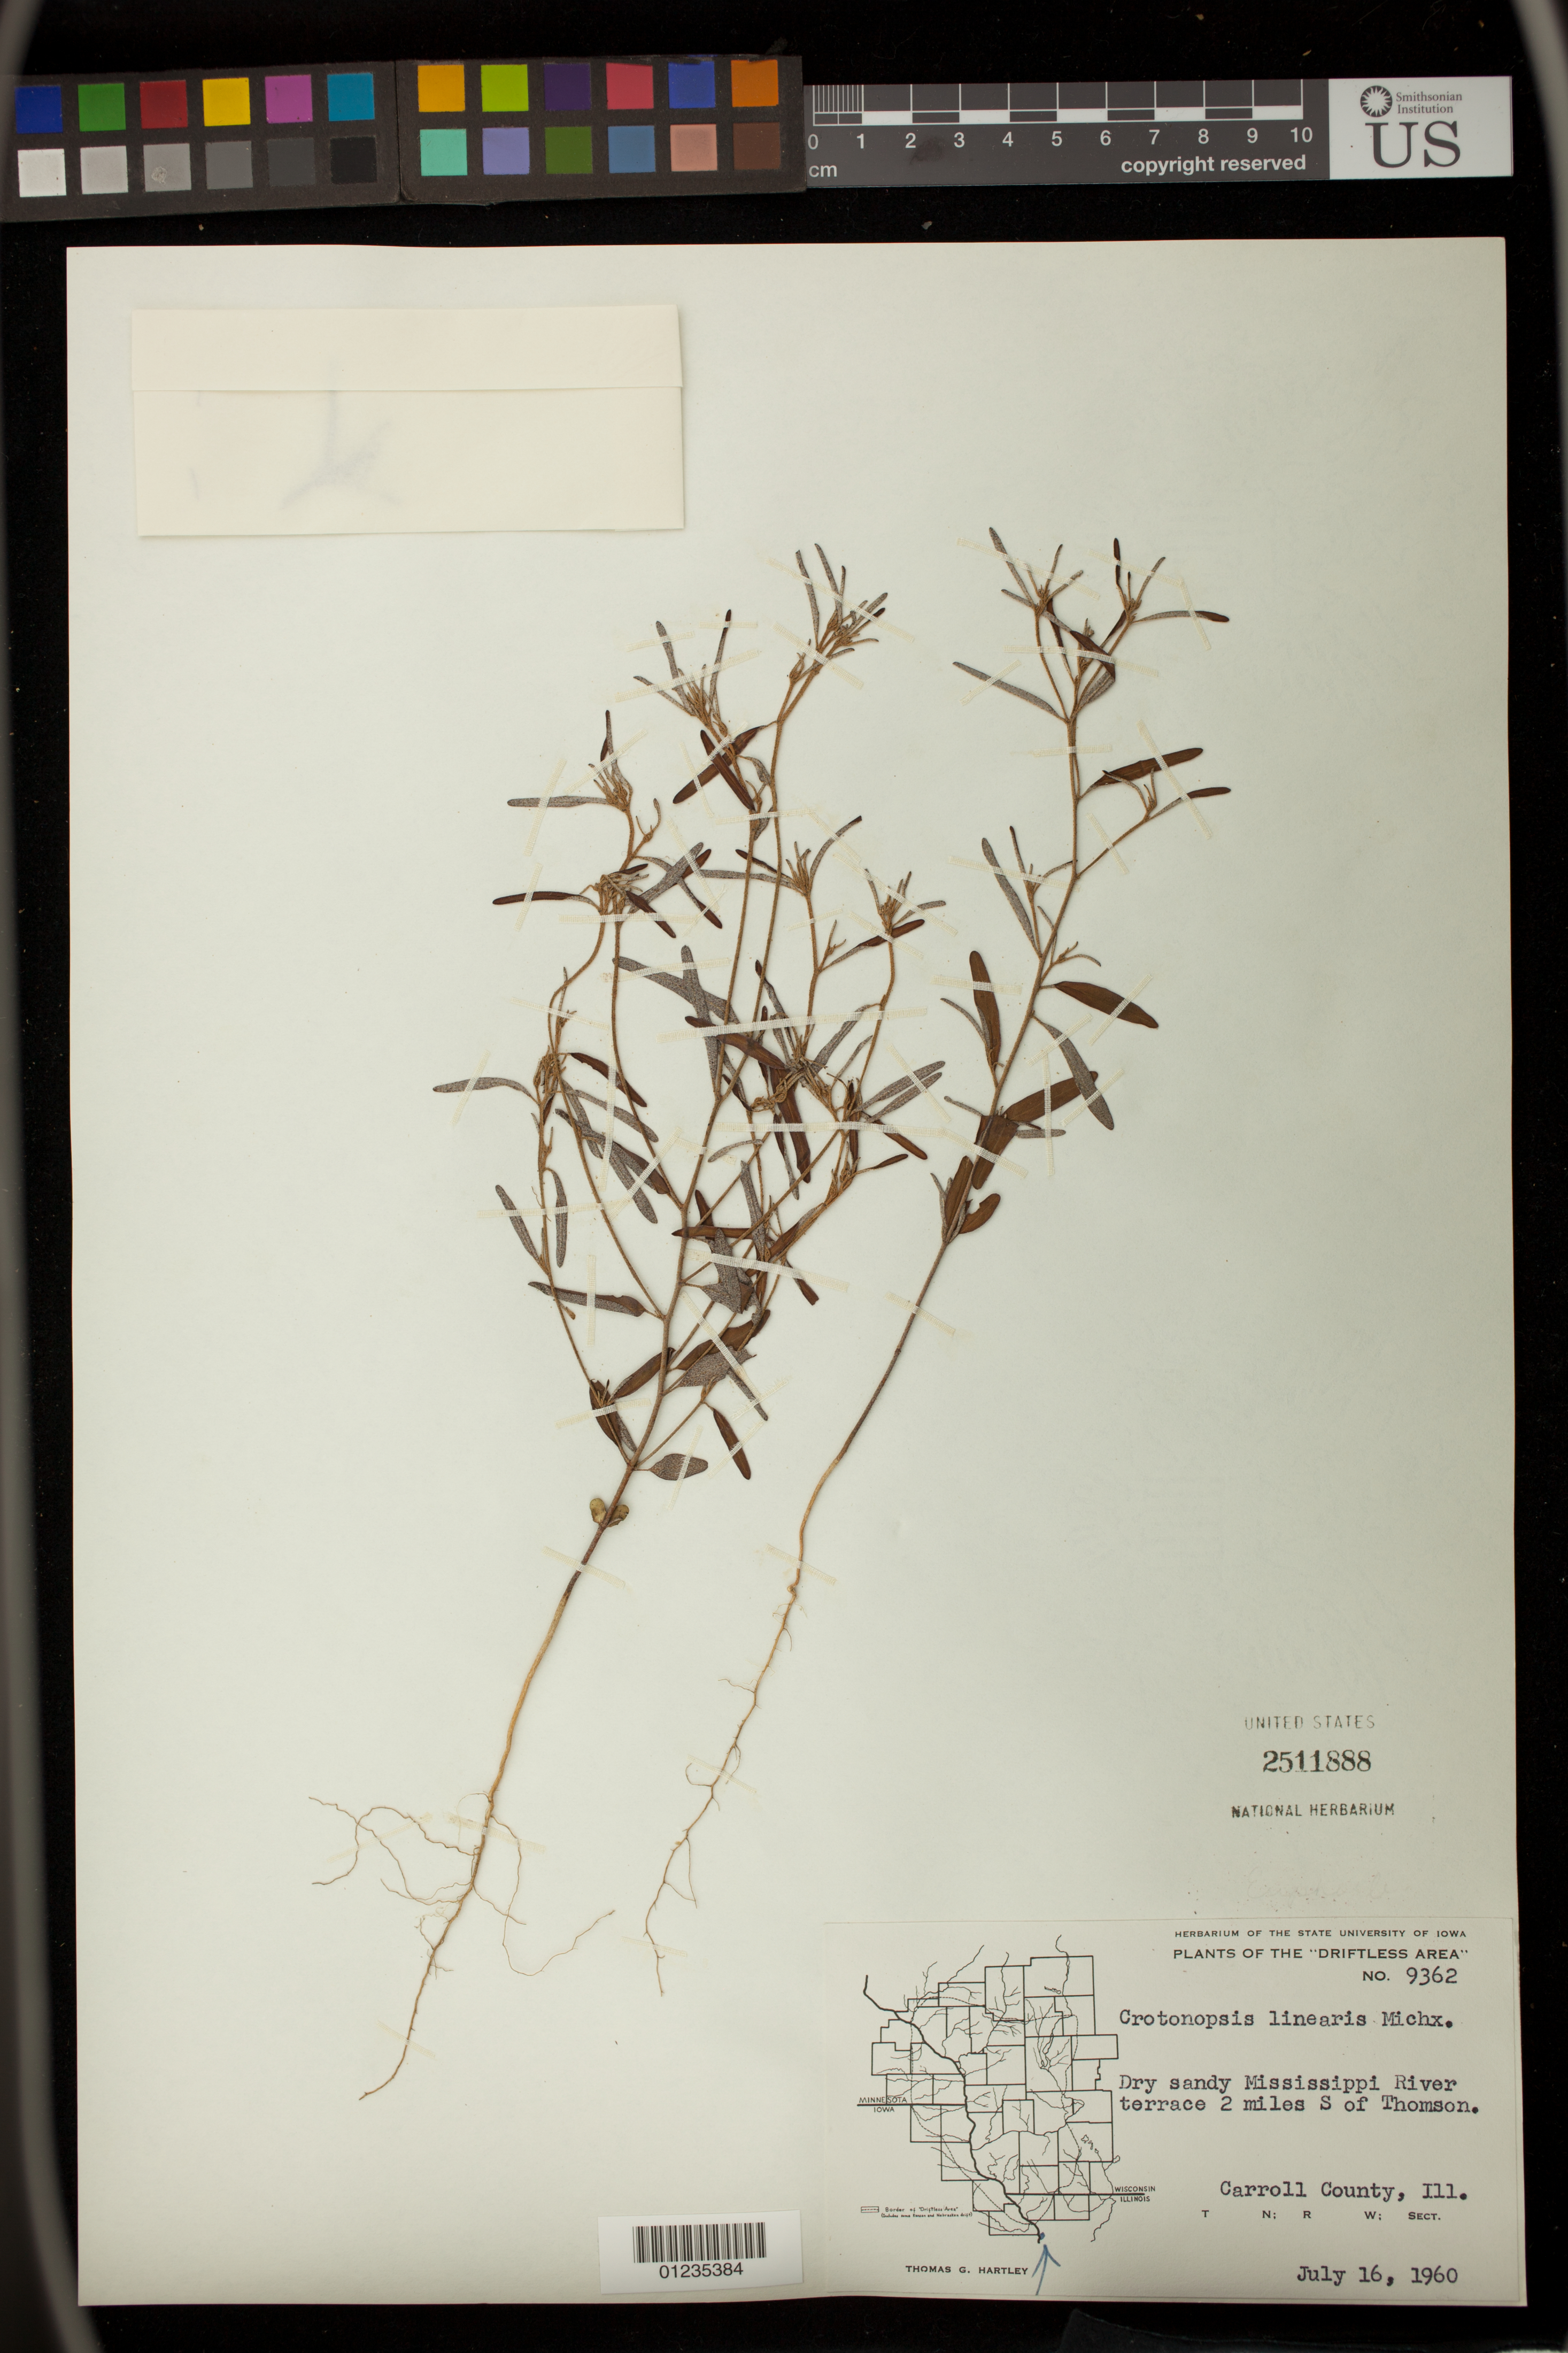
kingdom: Plantae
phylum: Tracheophyta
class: Magnoliopsida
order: Malpighiales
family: Euphorbiaceae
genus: Crotonopsis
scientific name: Crotonopsis linearis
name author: Michx.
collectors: T. G. Hartley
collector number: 9362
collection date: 1960-07-16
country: United States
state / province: Illinois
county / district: Carroll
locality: Mississippi River terrace 2 mi S of Thomson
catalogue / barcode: US 2511888